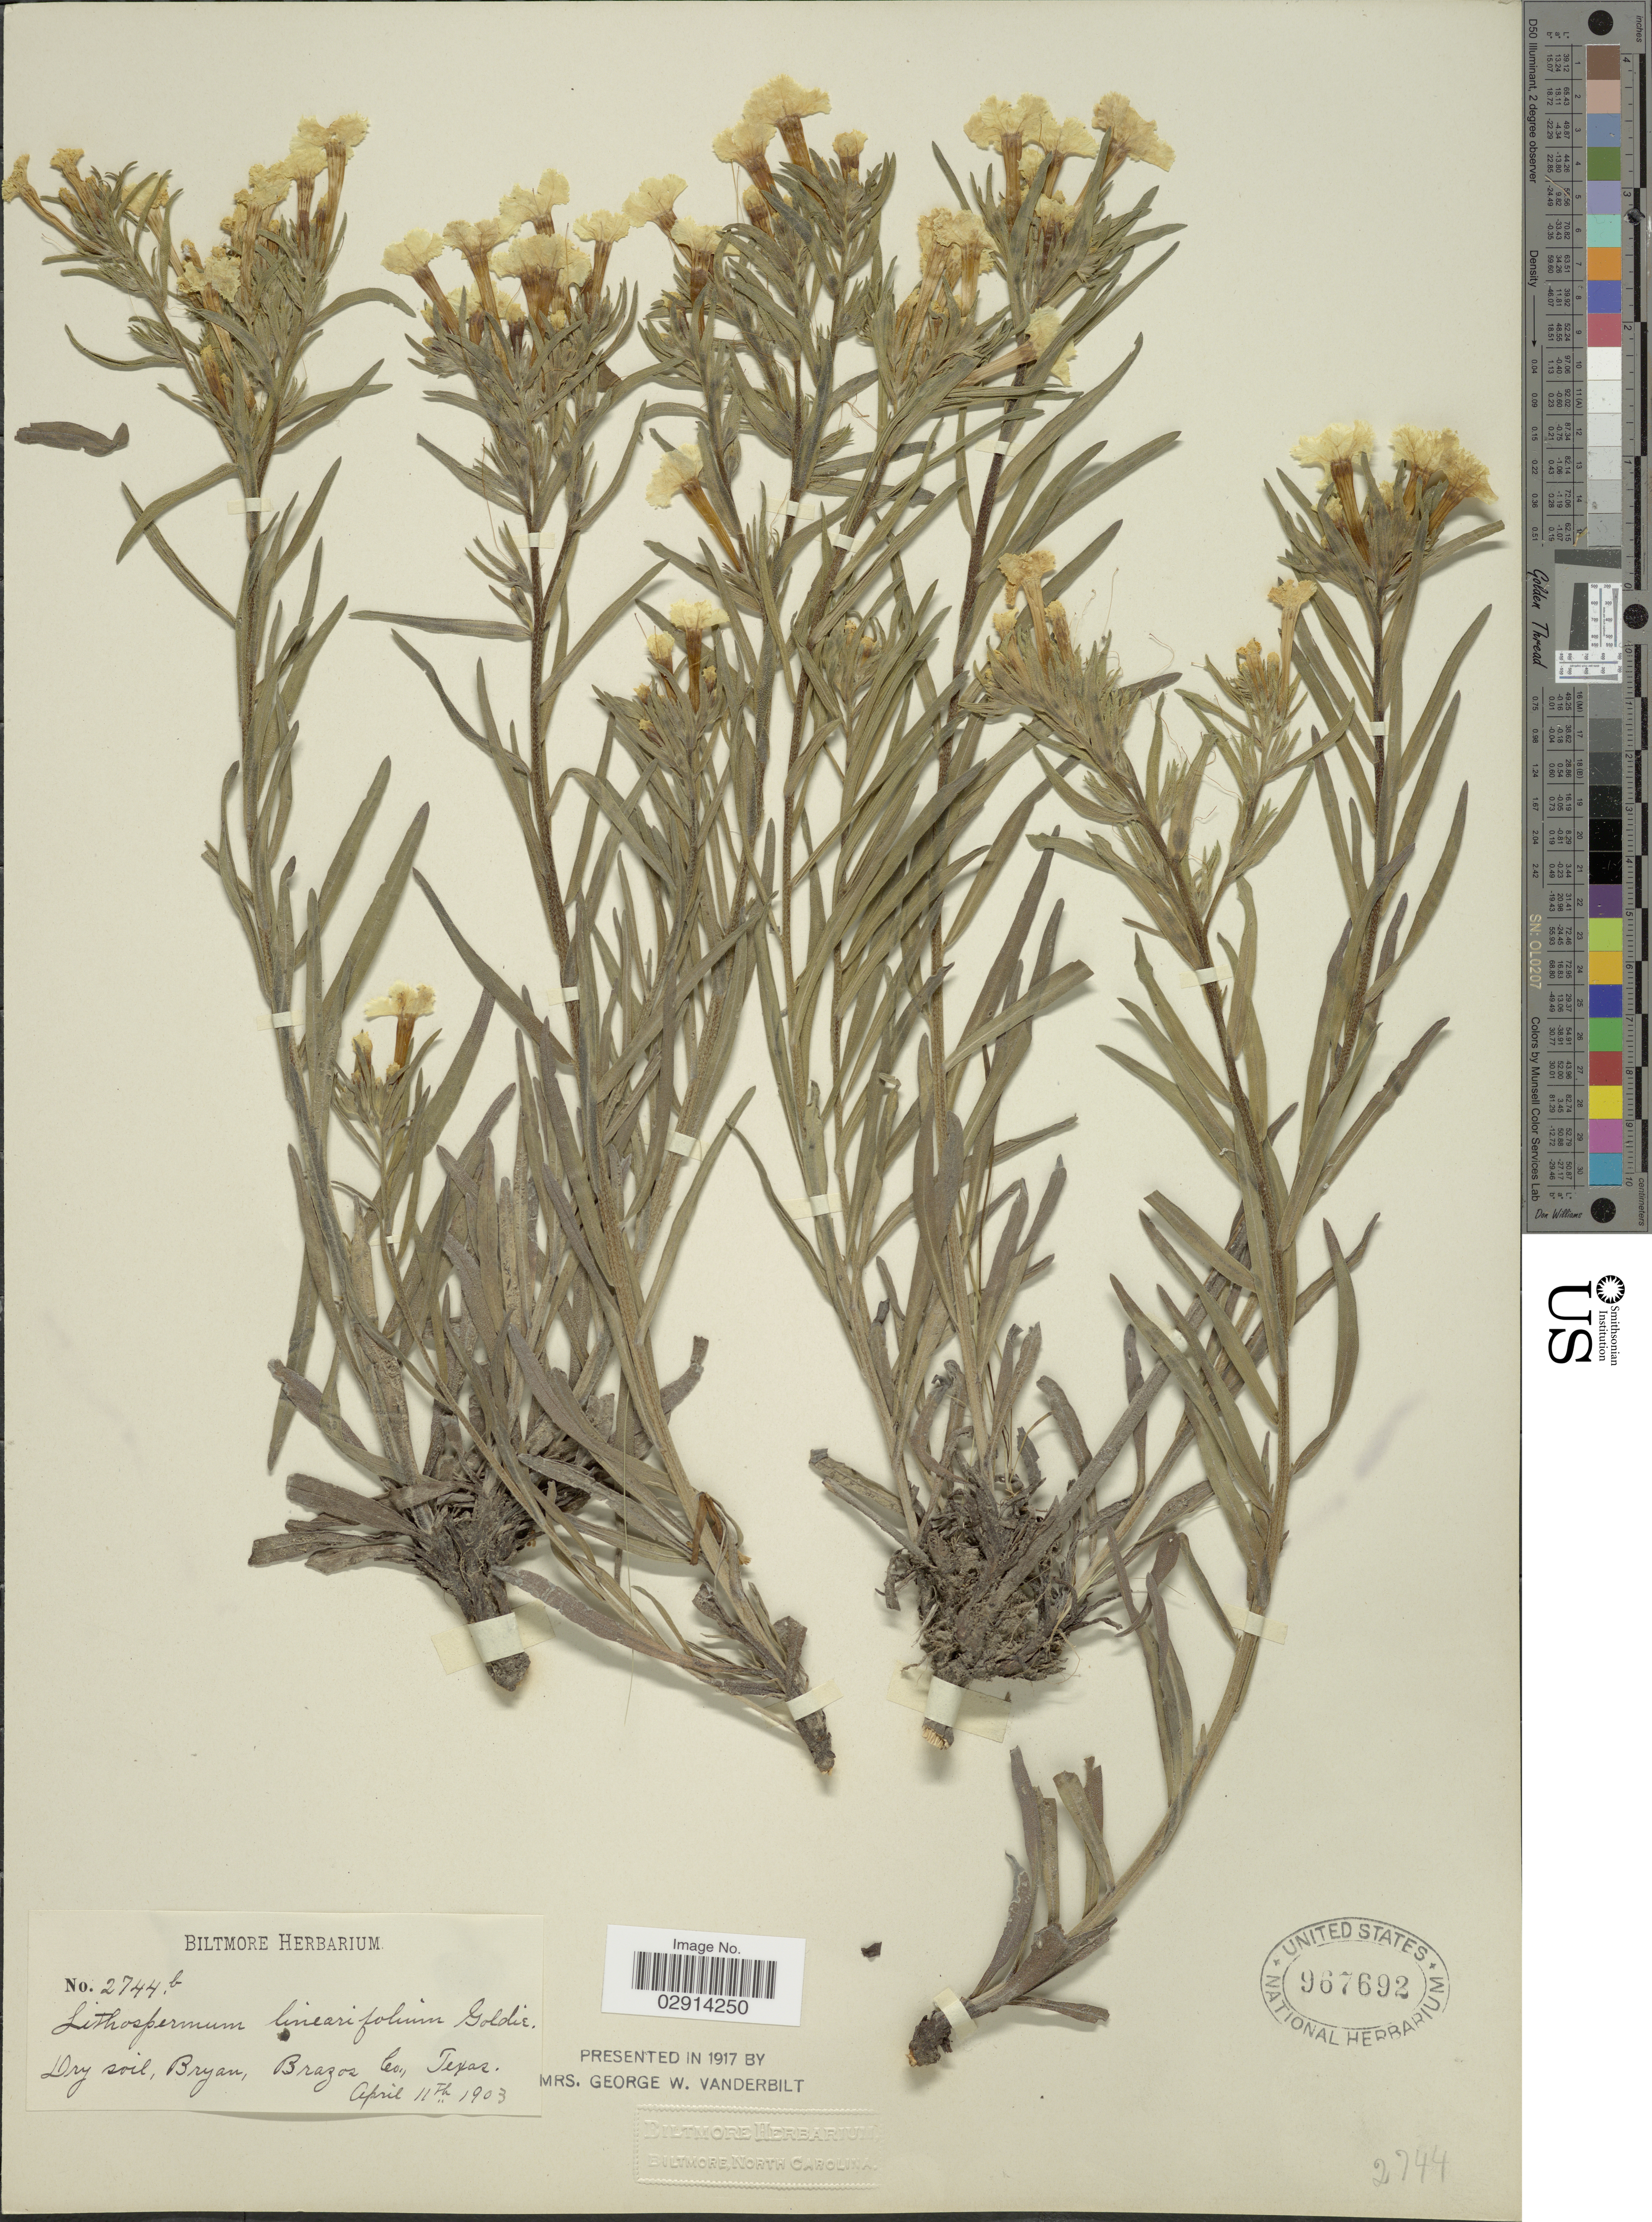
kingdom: Plantae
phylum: Tracheophyta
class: Magnoliopsida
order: Boraginales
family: Boraginaceae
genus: Lithospermum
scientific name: Lithospermum incisum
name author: Lehm.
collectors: ex herb. Biltmore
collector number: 2744b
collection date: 1903-04-11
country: United States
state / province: Texas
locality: Dry soil, Bryan, Brazos Co.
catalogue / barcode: US 967692